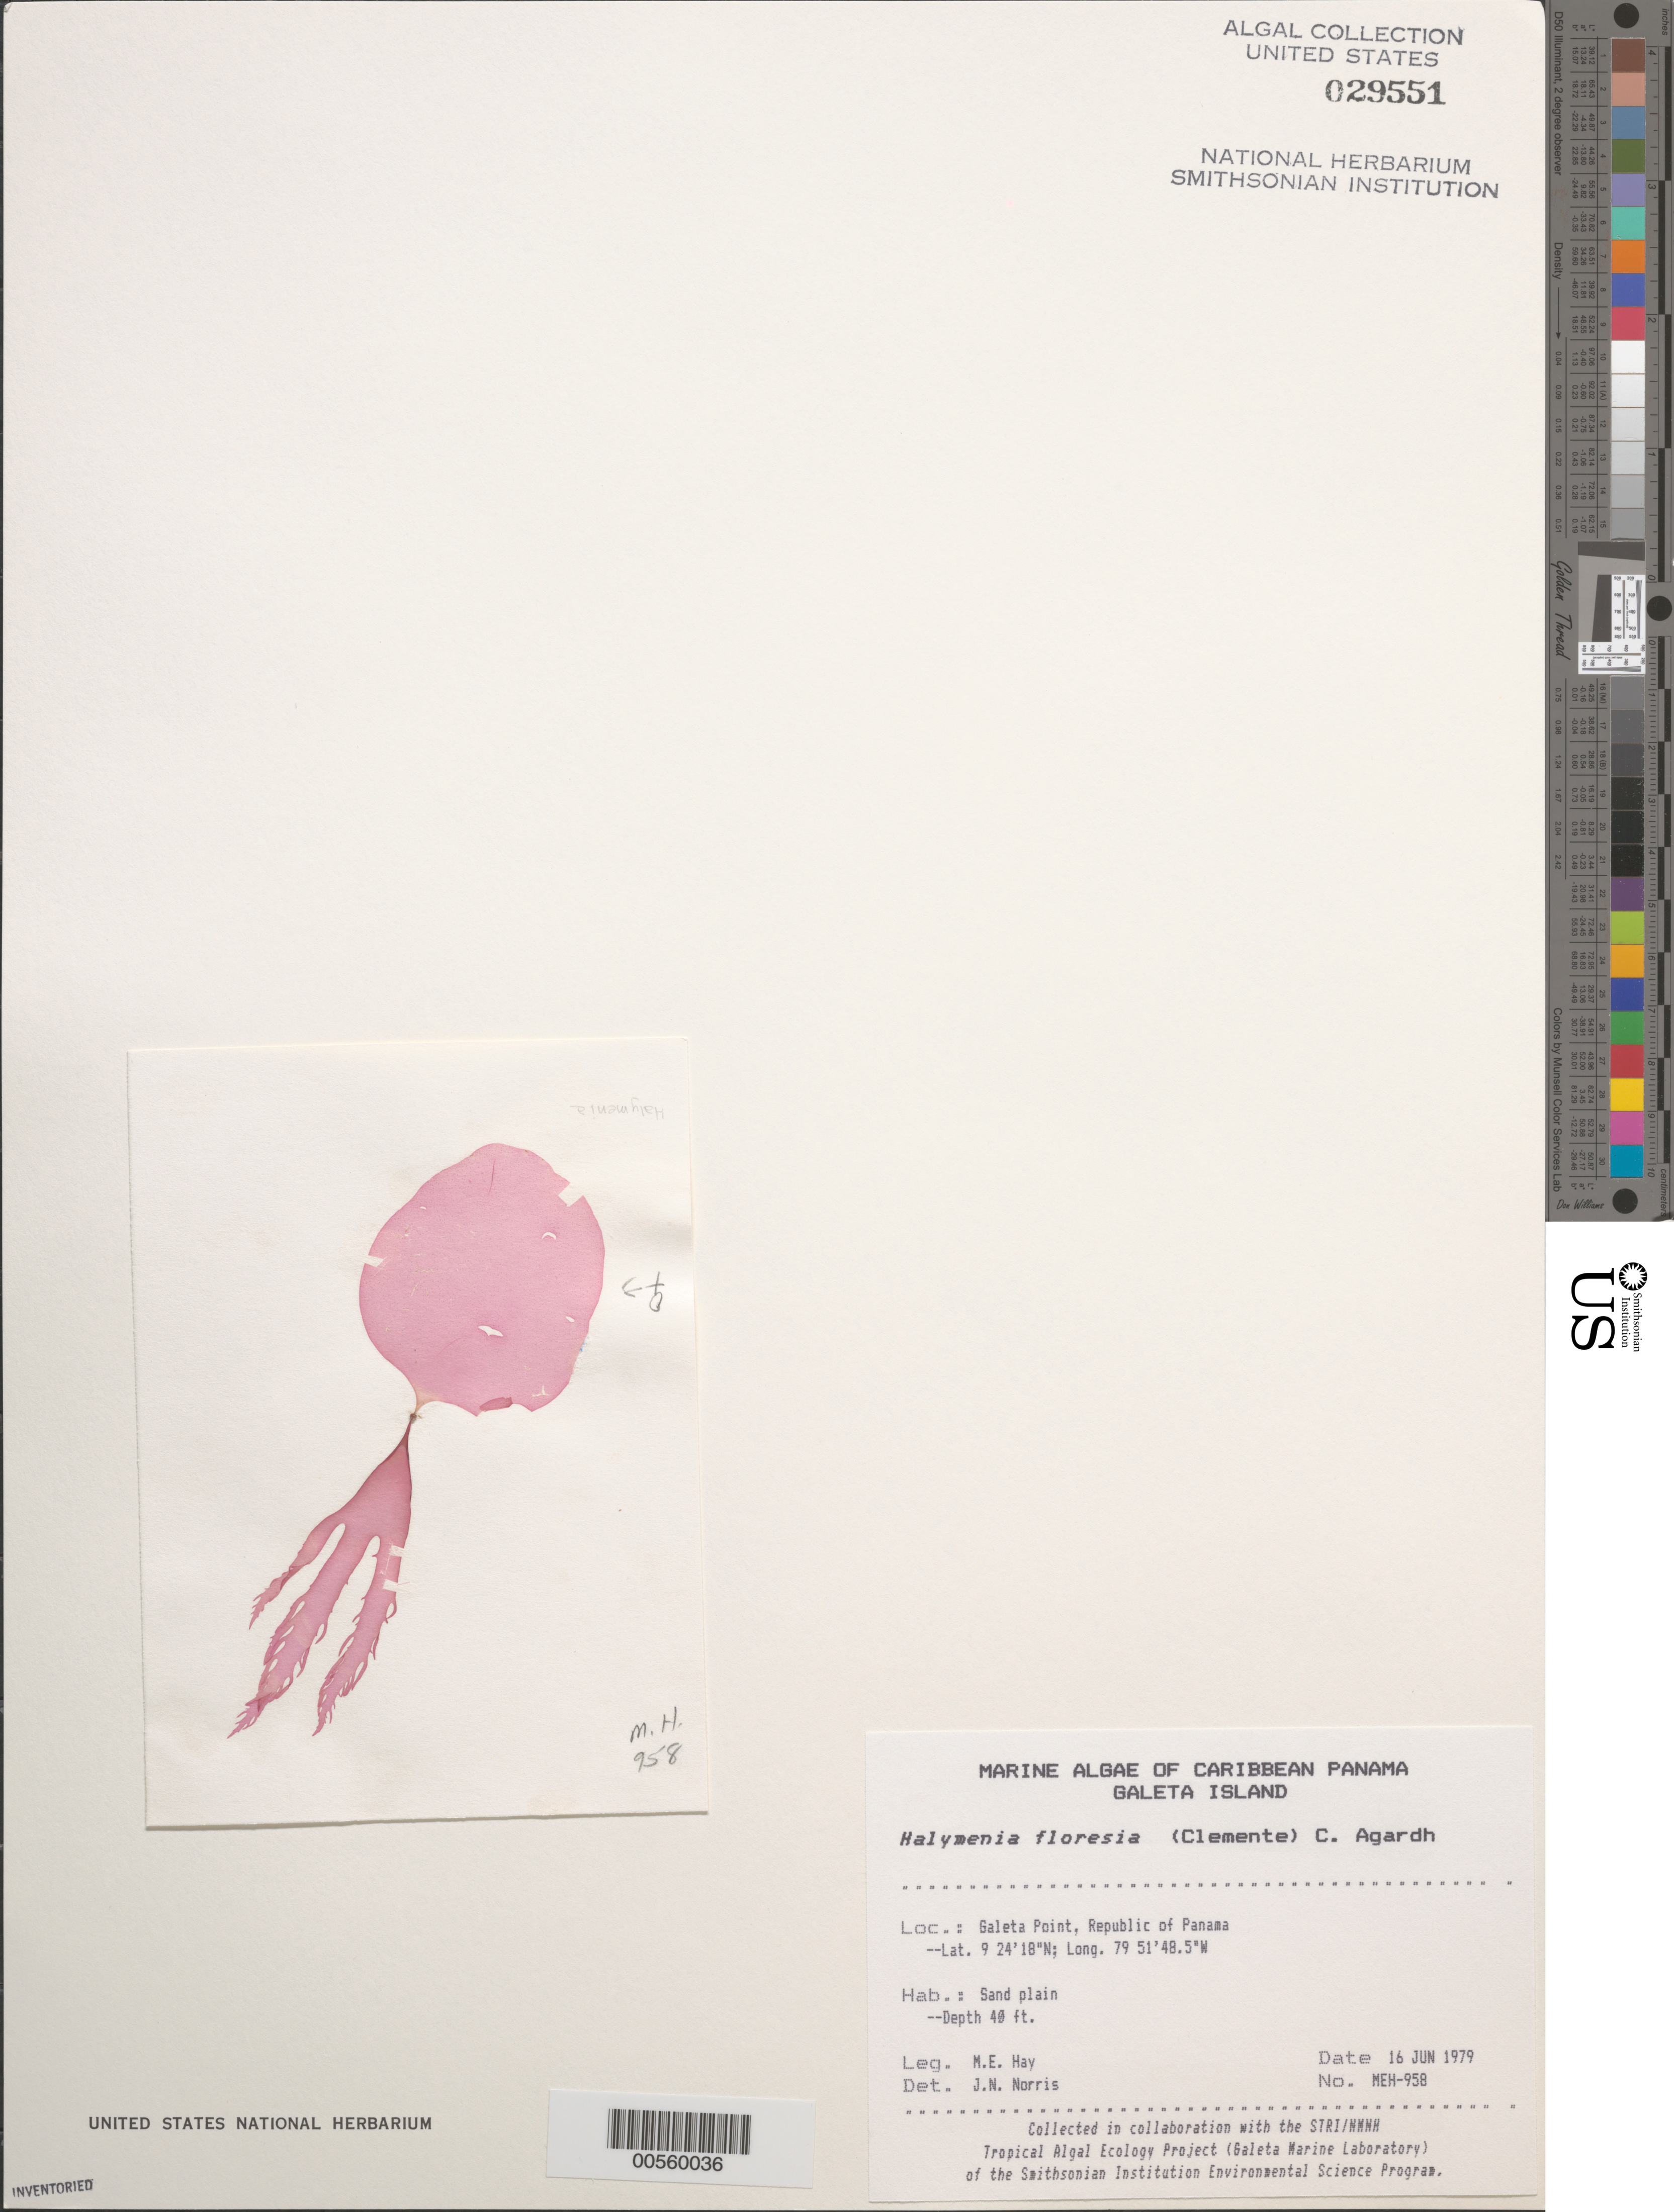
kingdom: Plantae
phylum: Rhodophyta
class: Florideophyceae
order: Halymeniales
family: Halymeniaceae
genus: Halymenia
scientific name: Halymenia floresii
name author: (Clemente) C. Agardh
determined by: Norris, James N.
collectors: M. E. Hay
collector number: MEH-958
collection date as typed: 16 Jun 1979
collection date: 1979-06-16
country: Panama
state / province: Colón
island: Galeta Island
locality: Galeta Point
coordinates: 9 24' 18" N, 79 51' 48.5" W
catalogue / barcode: US 29551